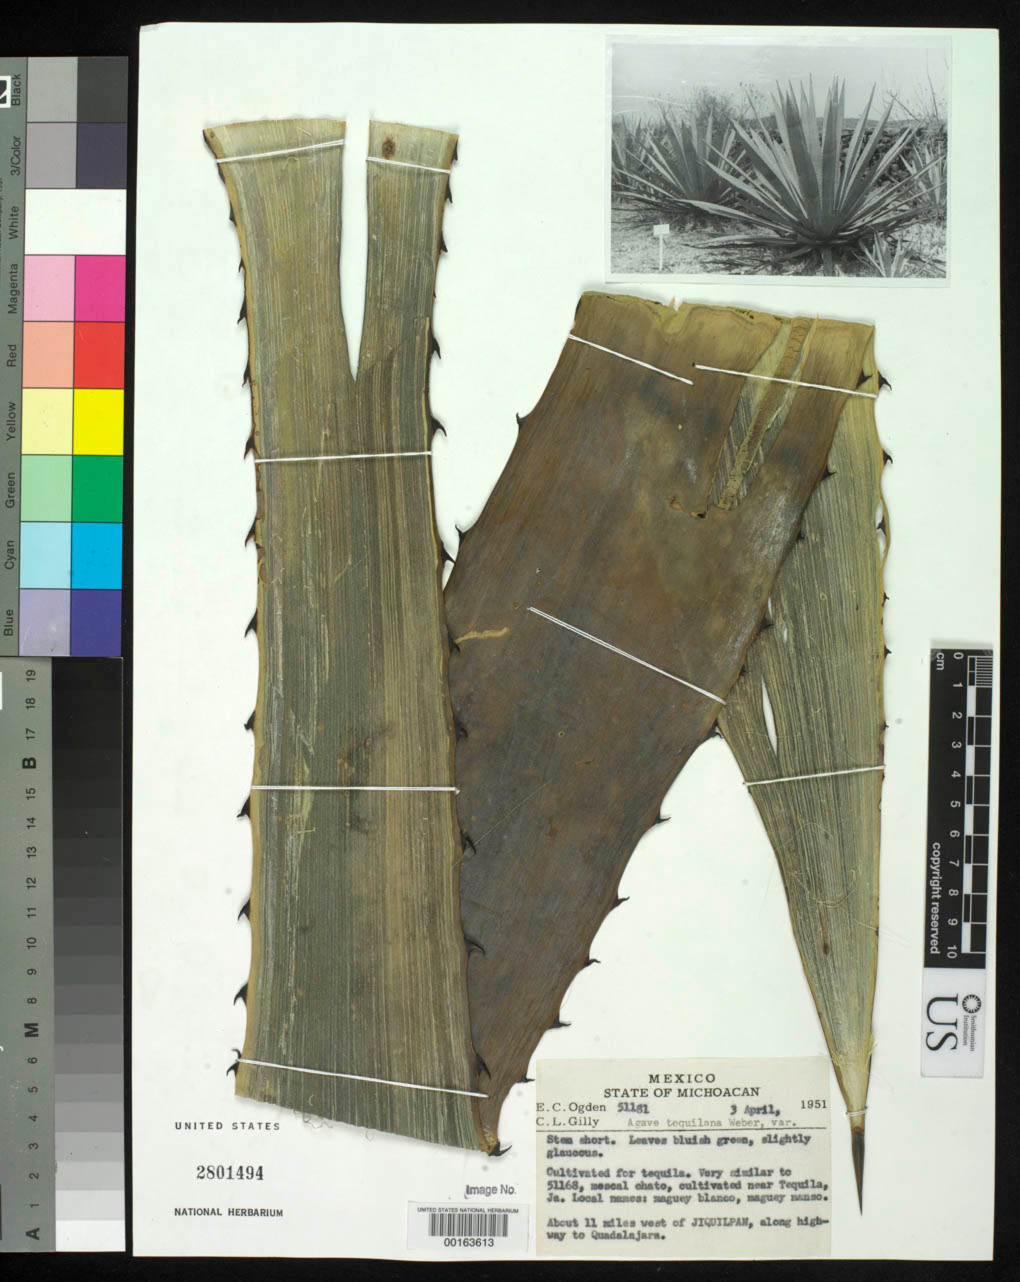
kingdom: Plantae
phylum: Tracheophyta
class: Liliopsida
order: Asparagales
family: Asparagaceae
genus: Agave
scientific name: Agave tequilana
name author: F.A.C. Weber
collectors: E. C. Ogden & C. Gilly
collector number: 51181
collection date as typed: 03 Apr 1951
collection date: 1951-04-03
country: Mexico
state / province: Michoacán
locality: Ca 11 mi W of Jiquilpan, along highway to Guadalajara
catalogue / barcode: US 2801494